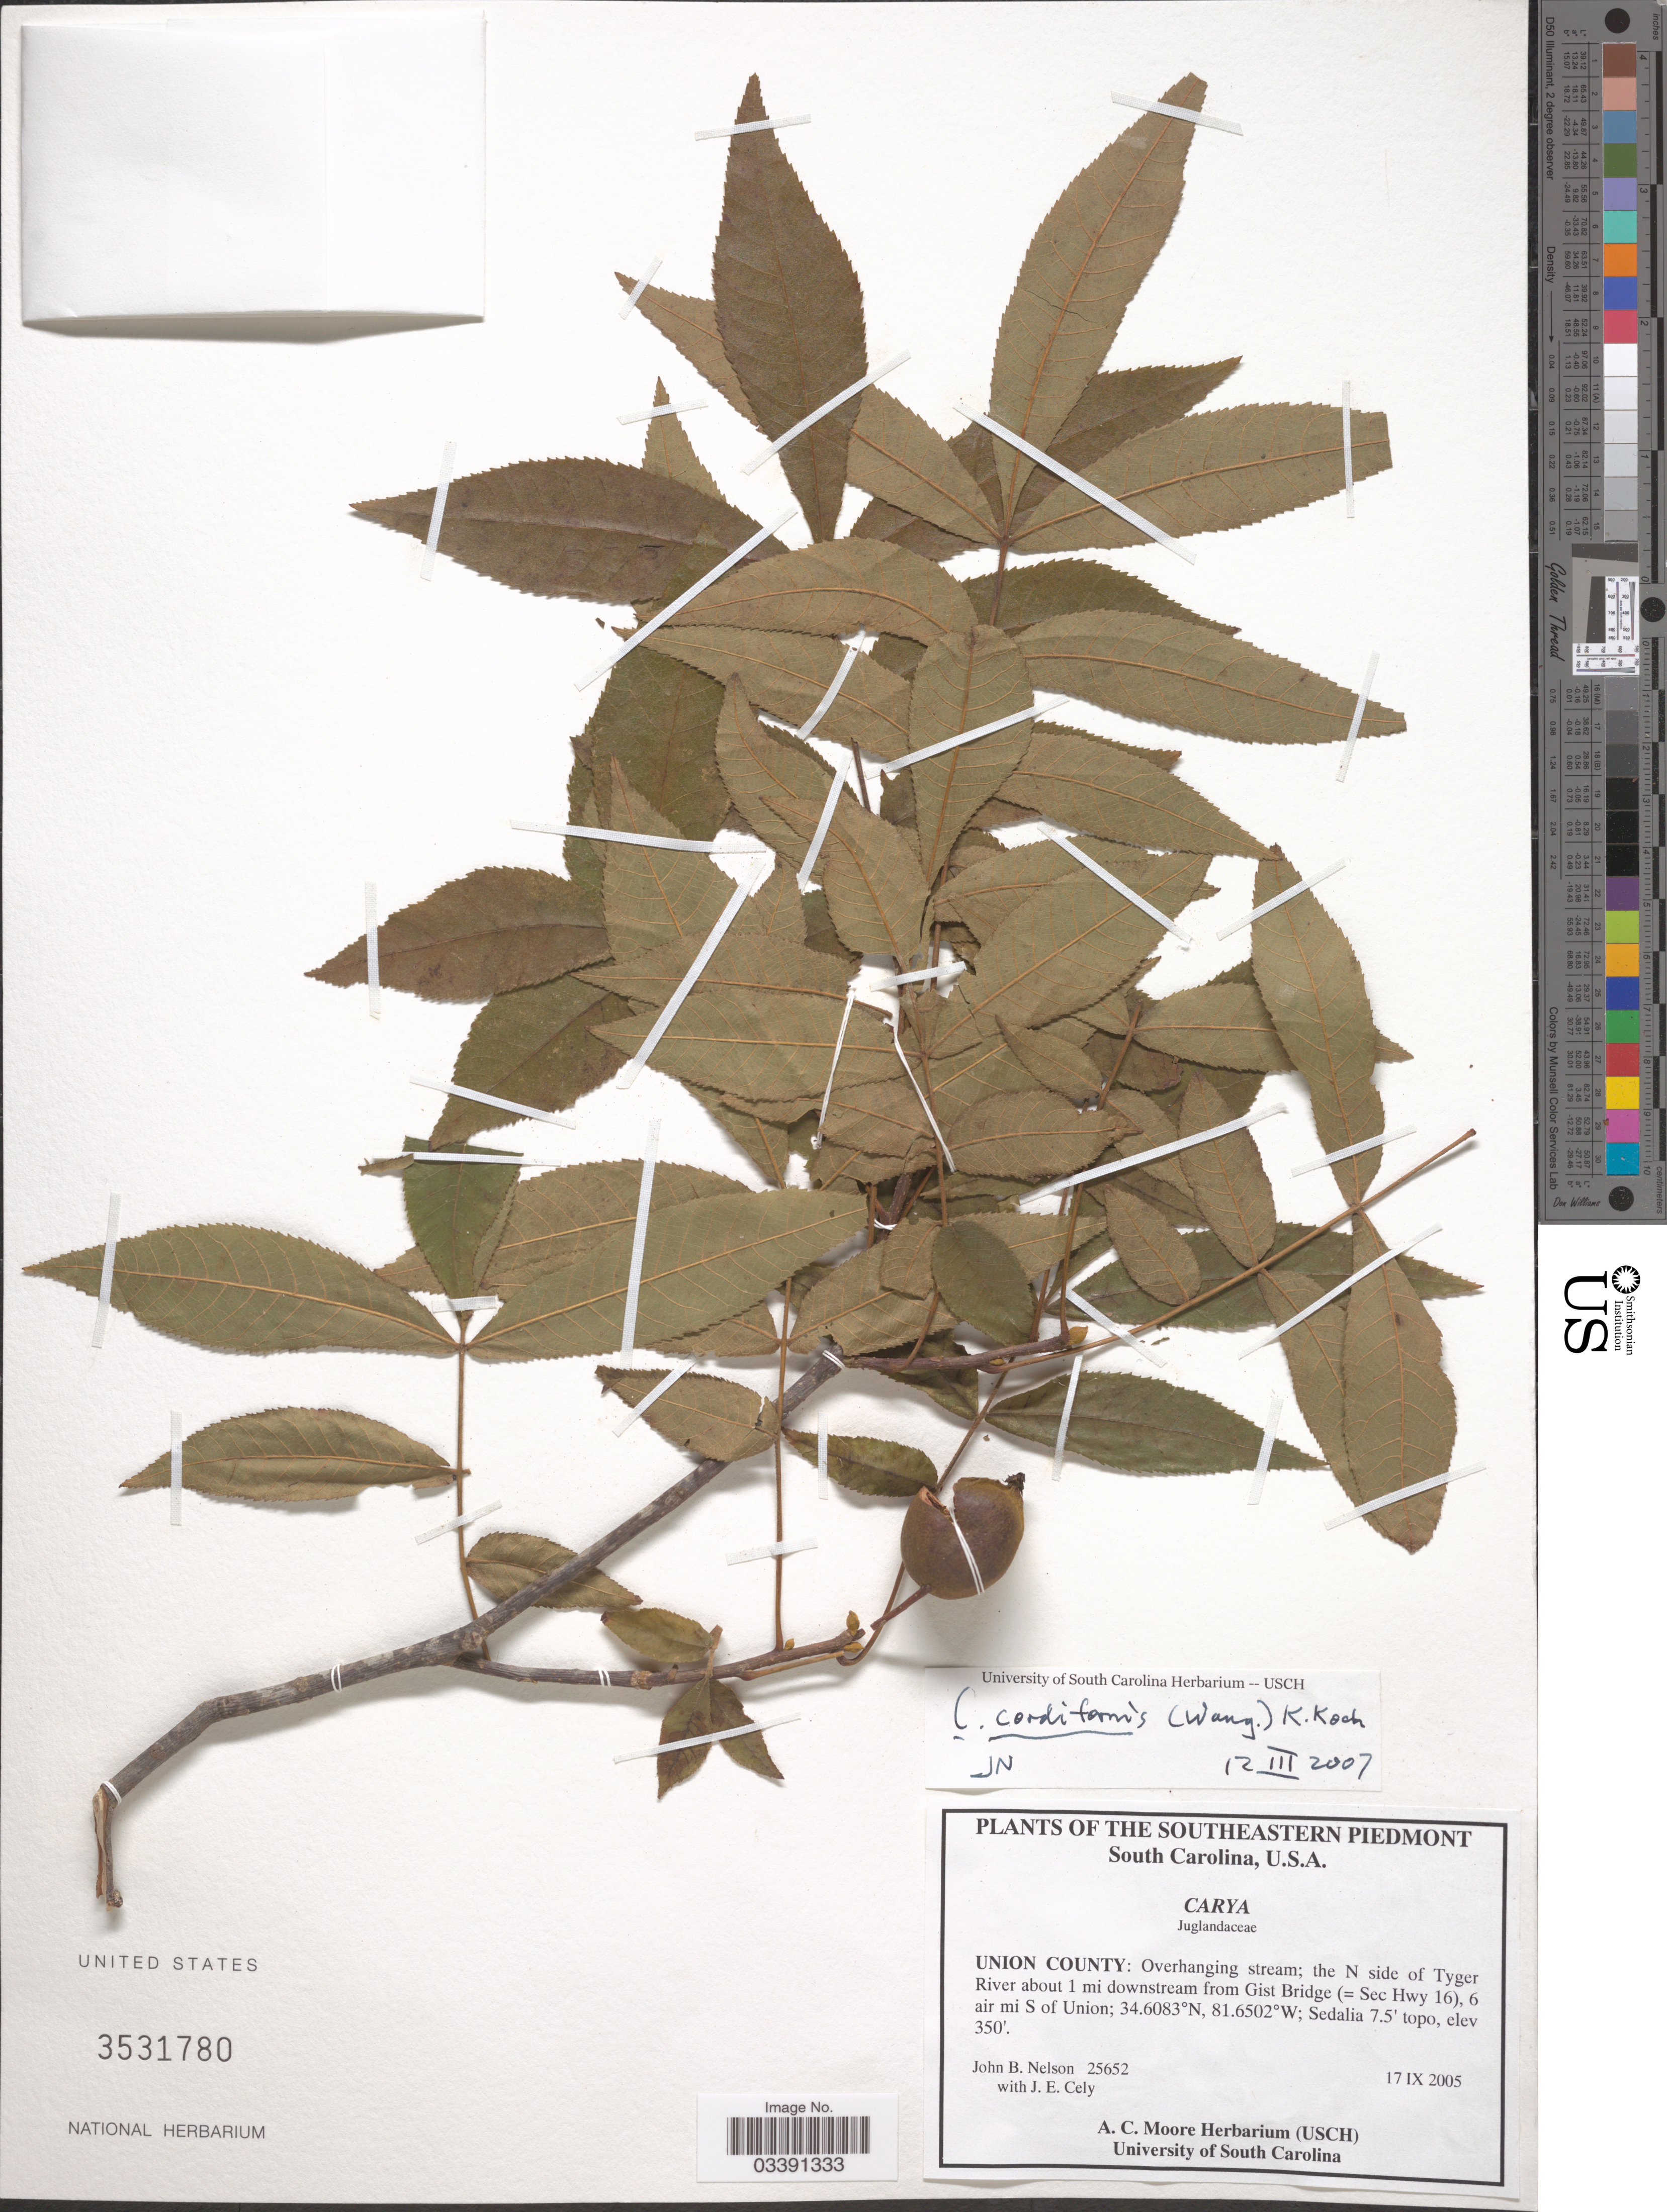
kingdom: Plantae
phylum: Tracheophyta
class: Magnoliopsida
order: Fagales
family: Juglandaceae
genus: Carya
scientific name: Carya cordiformis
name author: (Wangenh.) K. Koch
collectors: J. B. Nelson & J. Cely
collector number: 25652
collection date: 2005-09-17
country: United States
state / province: South Carolina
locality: Southeastern Piedmont. Union County: Overhanging stream; the N side of Tyger River about 1 mi downstream from Gist Bridge (=Sec Hwy 16), 6 air mi S of Union. Sedalia 7.5' topo.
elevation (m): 107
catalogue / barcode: US 3531780